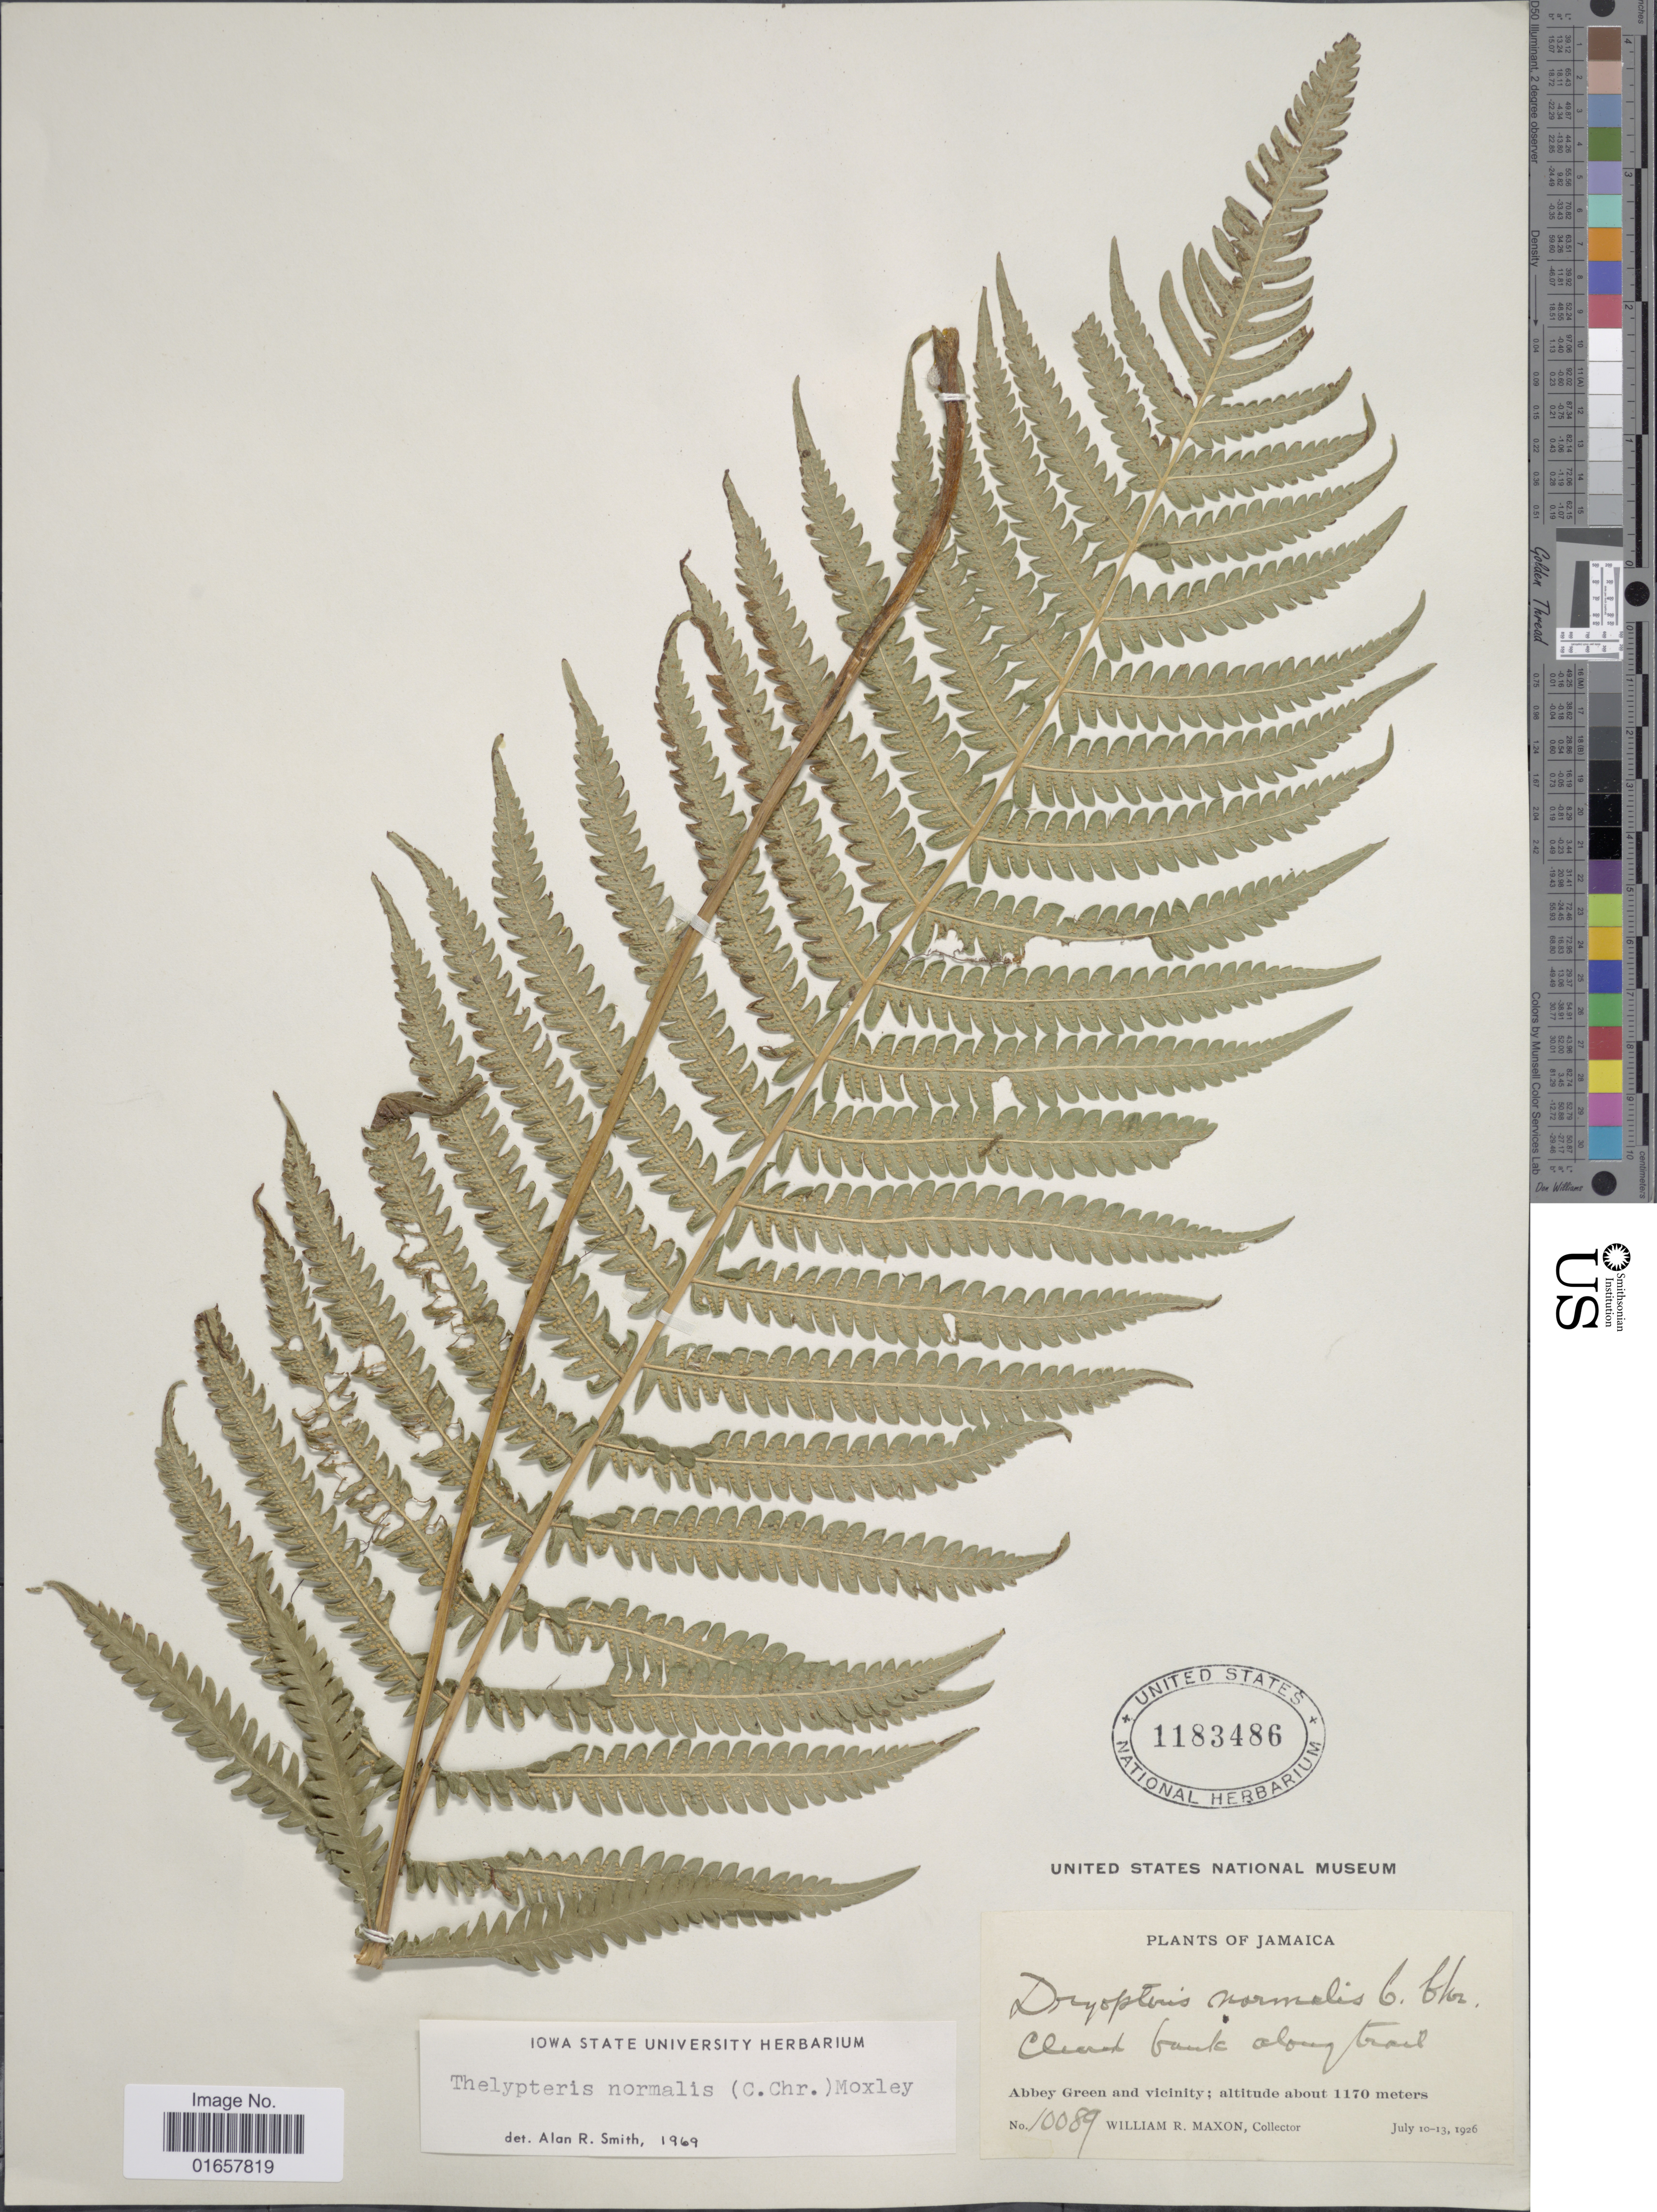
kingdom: Plantae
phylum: Tracheophyta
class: Polypodiopsida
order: Polypodiales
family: Thelypteridaceae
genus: Christella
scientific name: Christella kunthii comb. ined.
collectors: W. R. Maxon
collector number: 10089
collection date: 1926-07-10/1926-07-13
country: Jamaica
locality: Jamaica, Abbey Green and vicinity.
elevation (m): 1170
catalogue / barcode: US 1183486